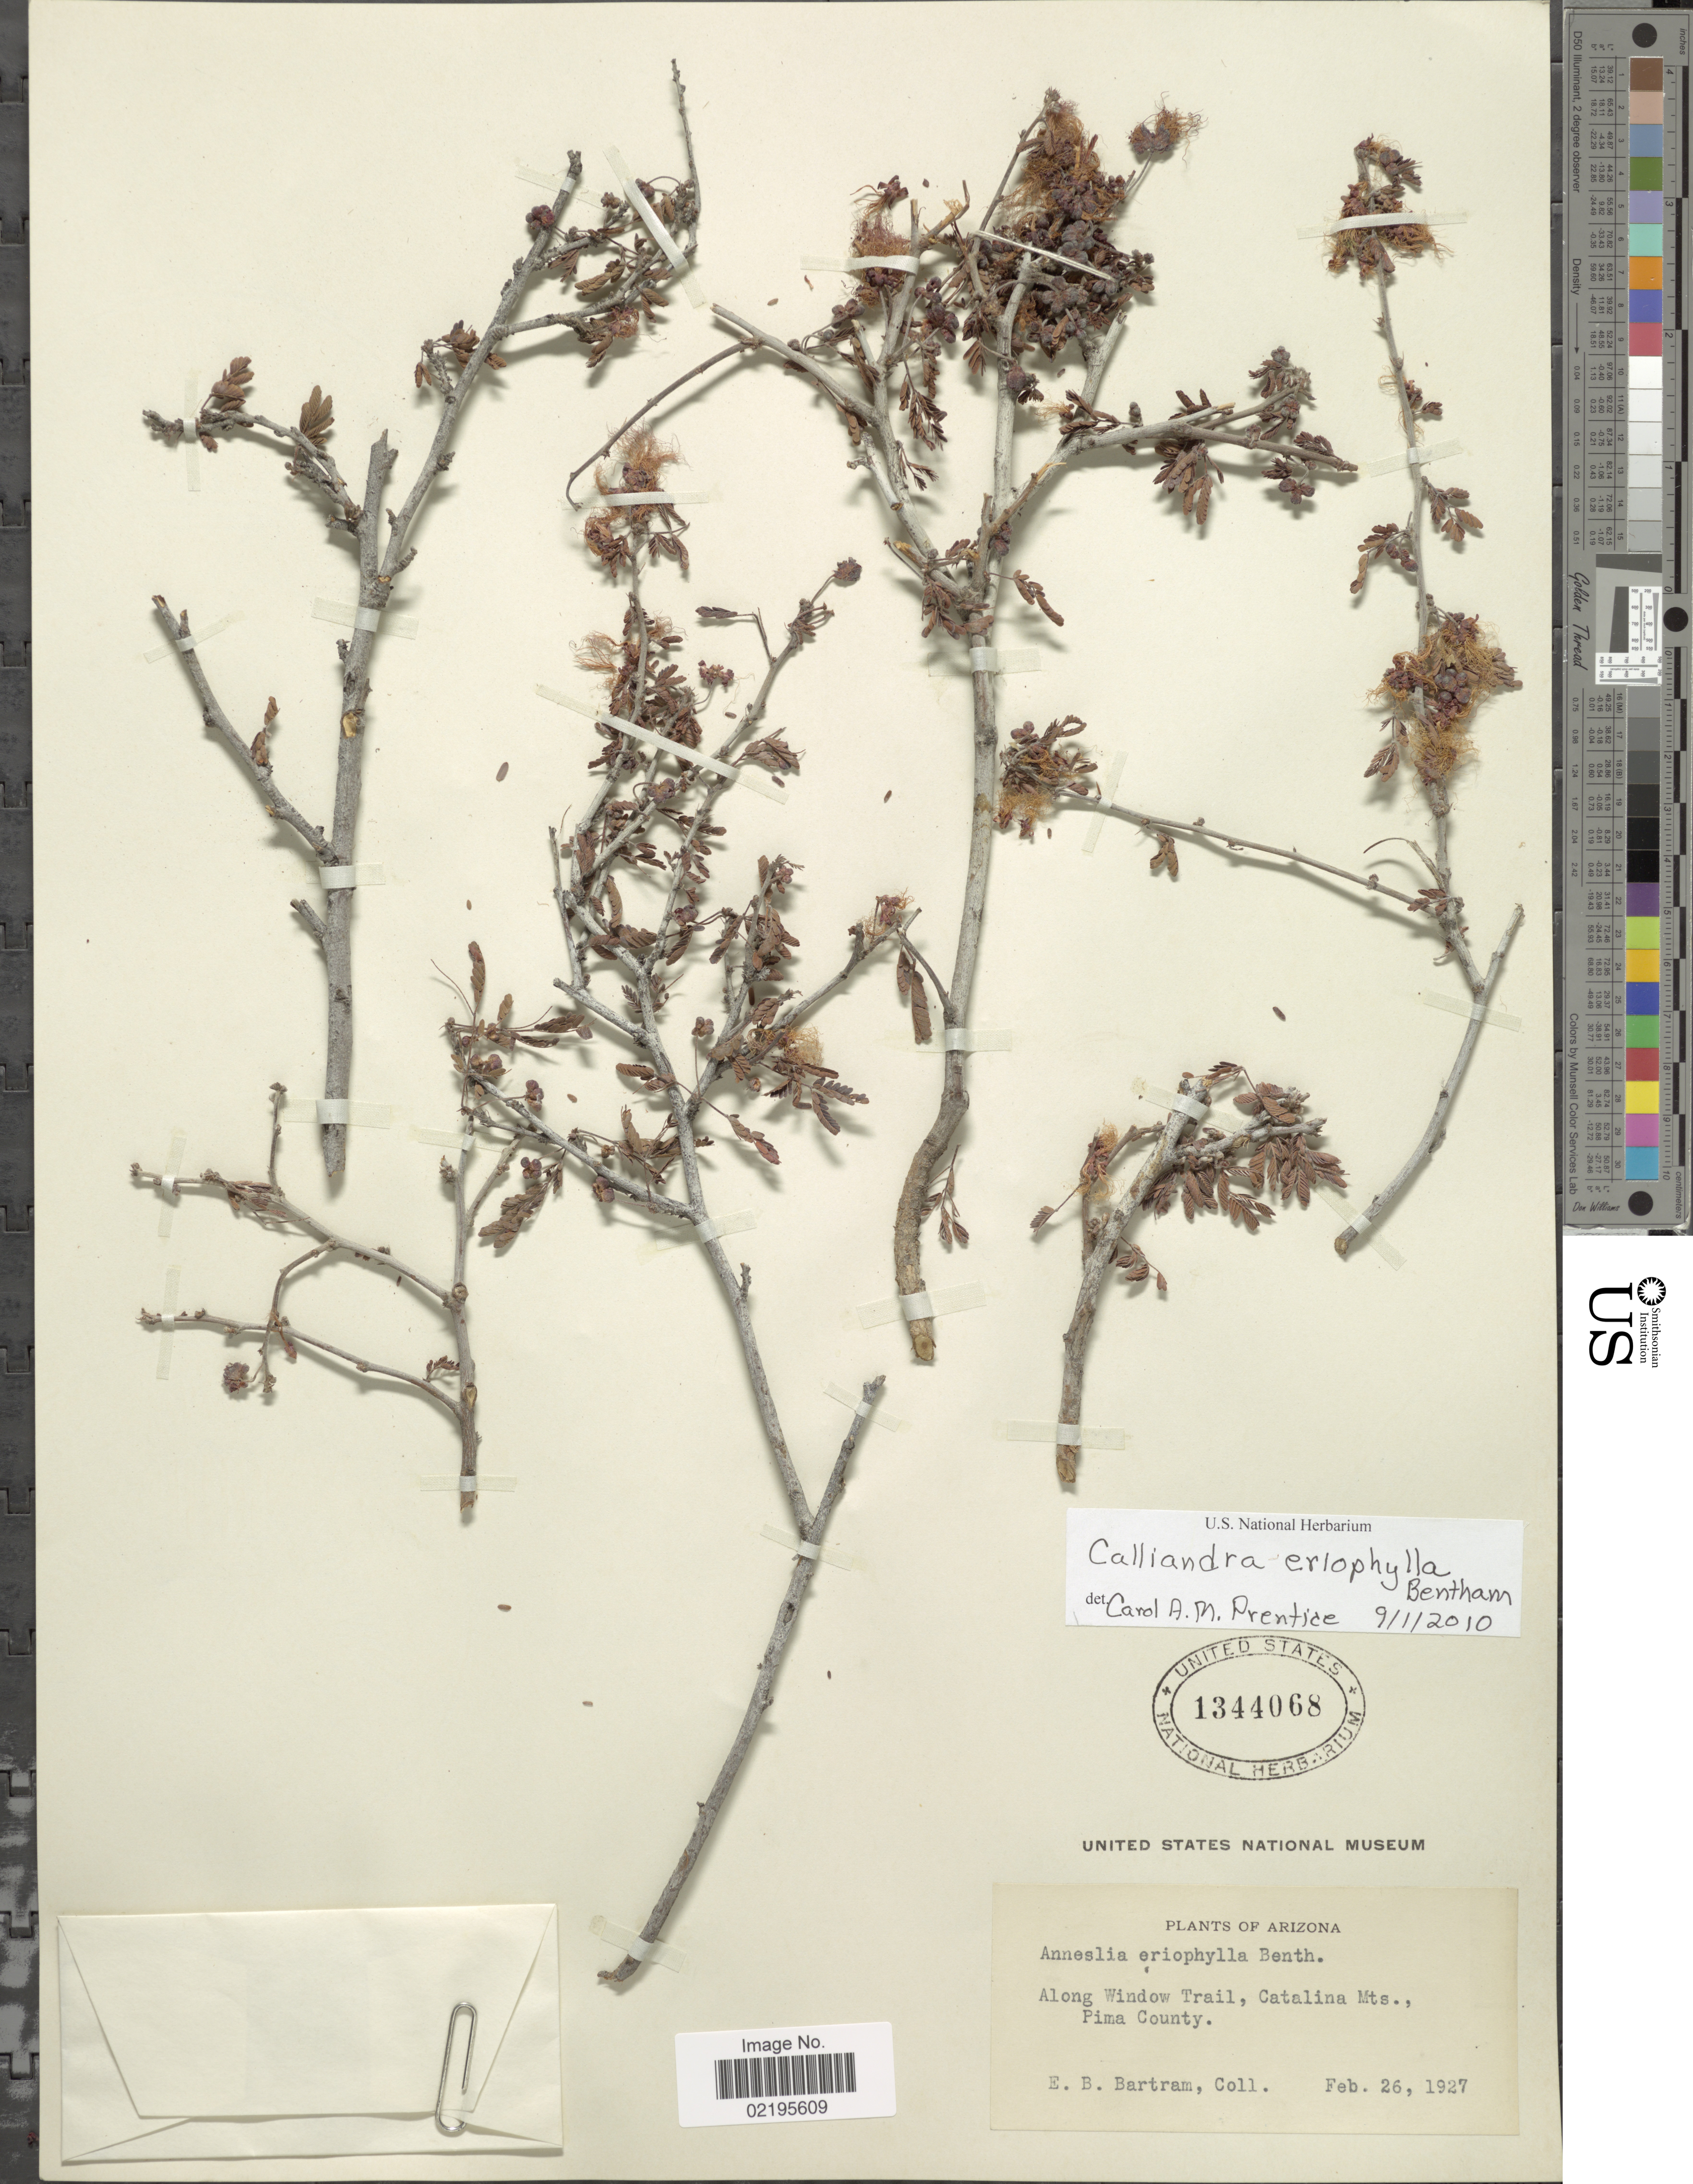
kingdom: Plantae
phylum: Tracheophyta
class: Magnoliopsida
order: Fabales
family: Fabaceae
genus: Calliandra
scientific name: Calliandra eriophylla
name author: Benth.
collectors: E. B. Bartram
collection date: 1927-02-26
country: United States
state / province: Arizona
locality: Along Window Trail, Catalina Mts., Pima County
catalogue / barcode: US 1344068